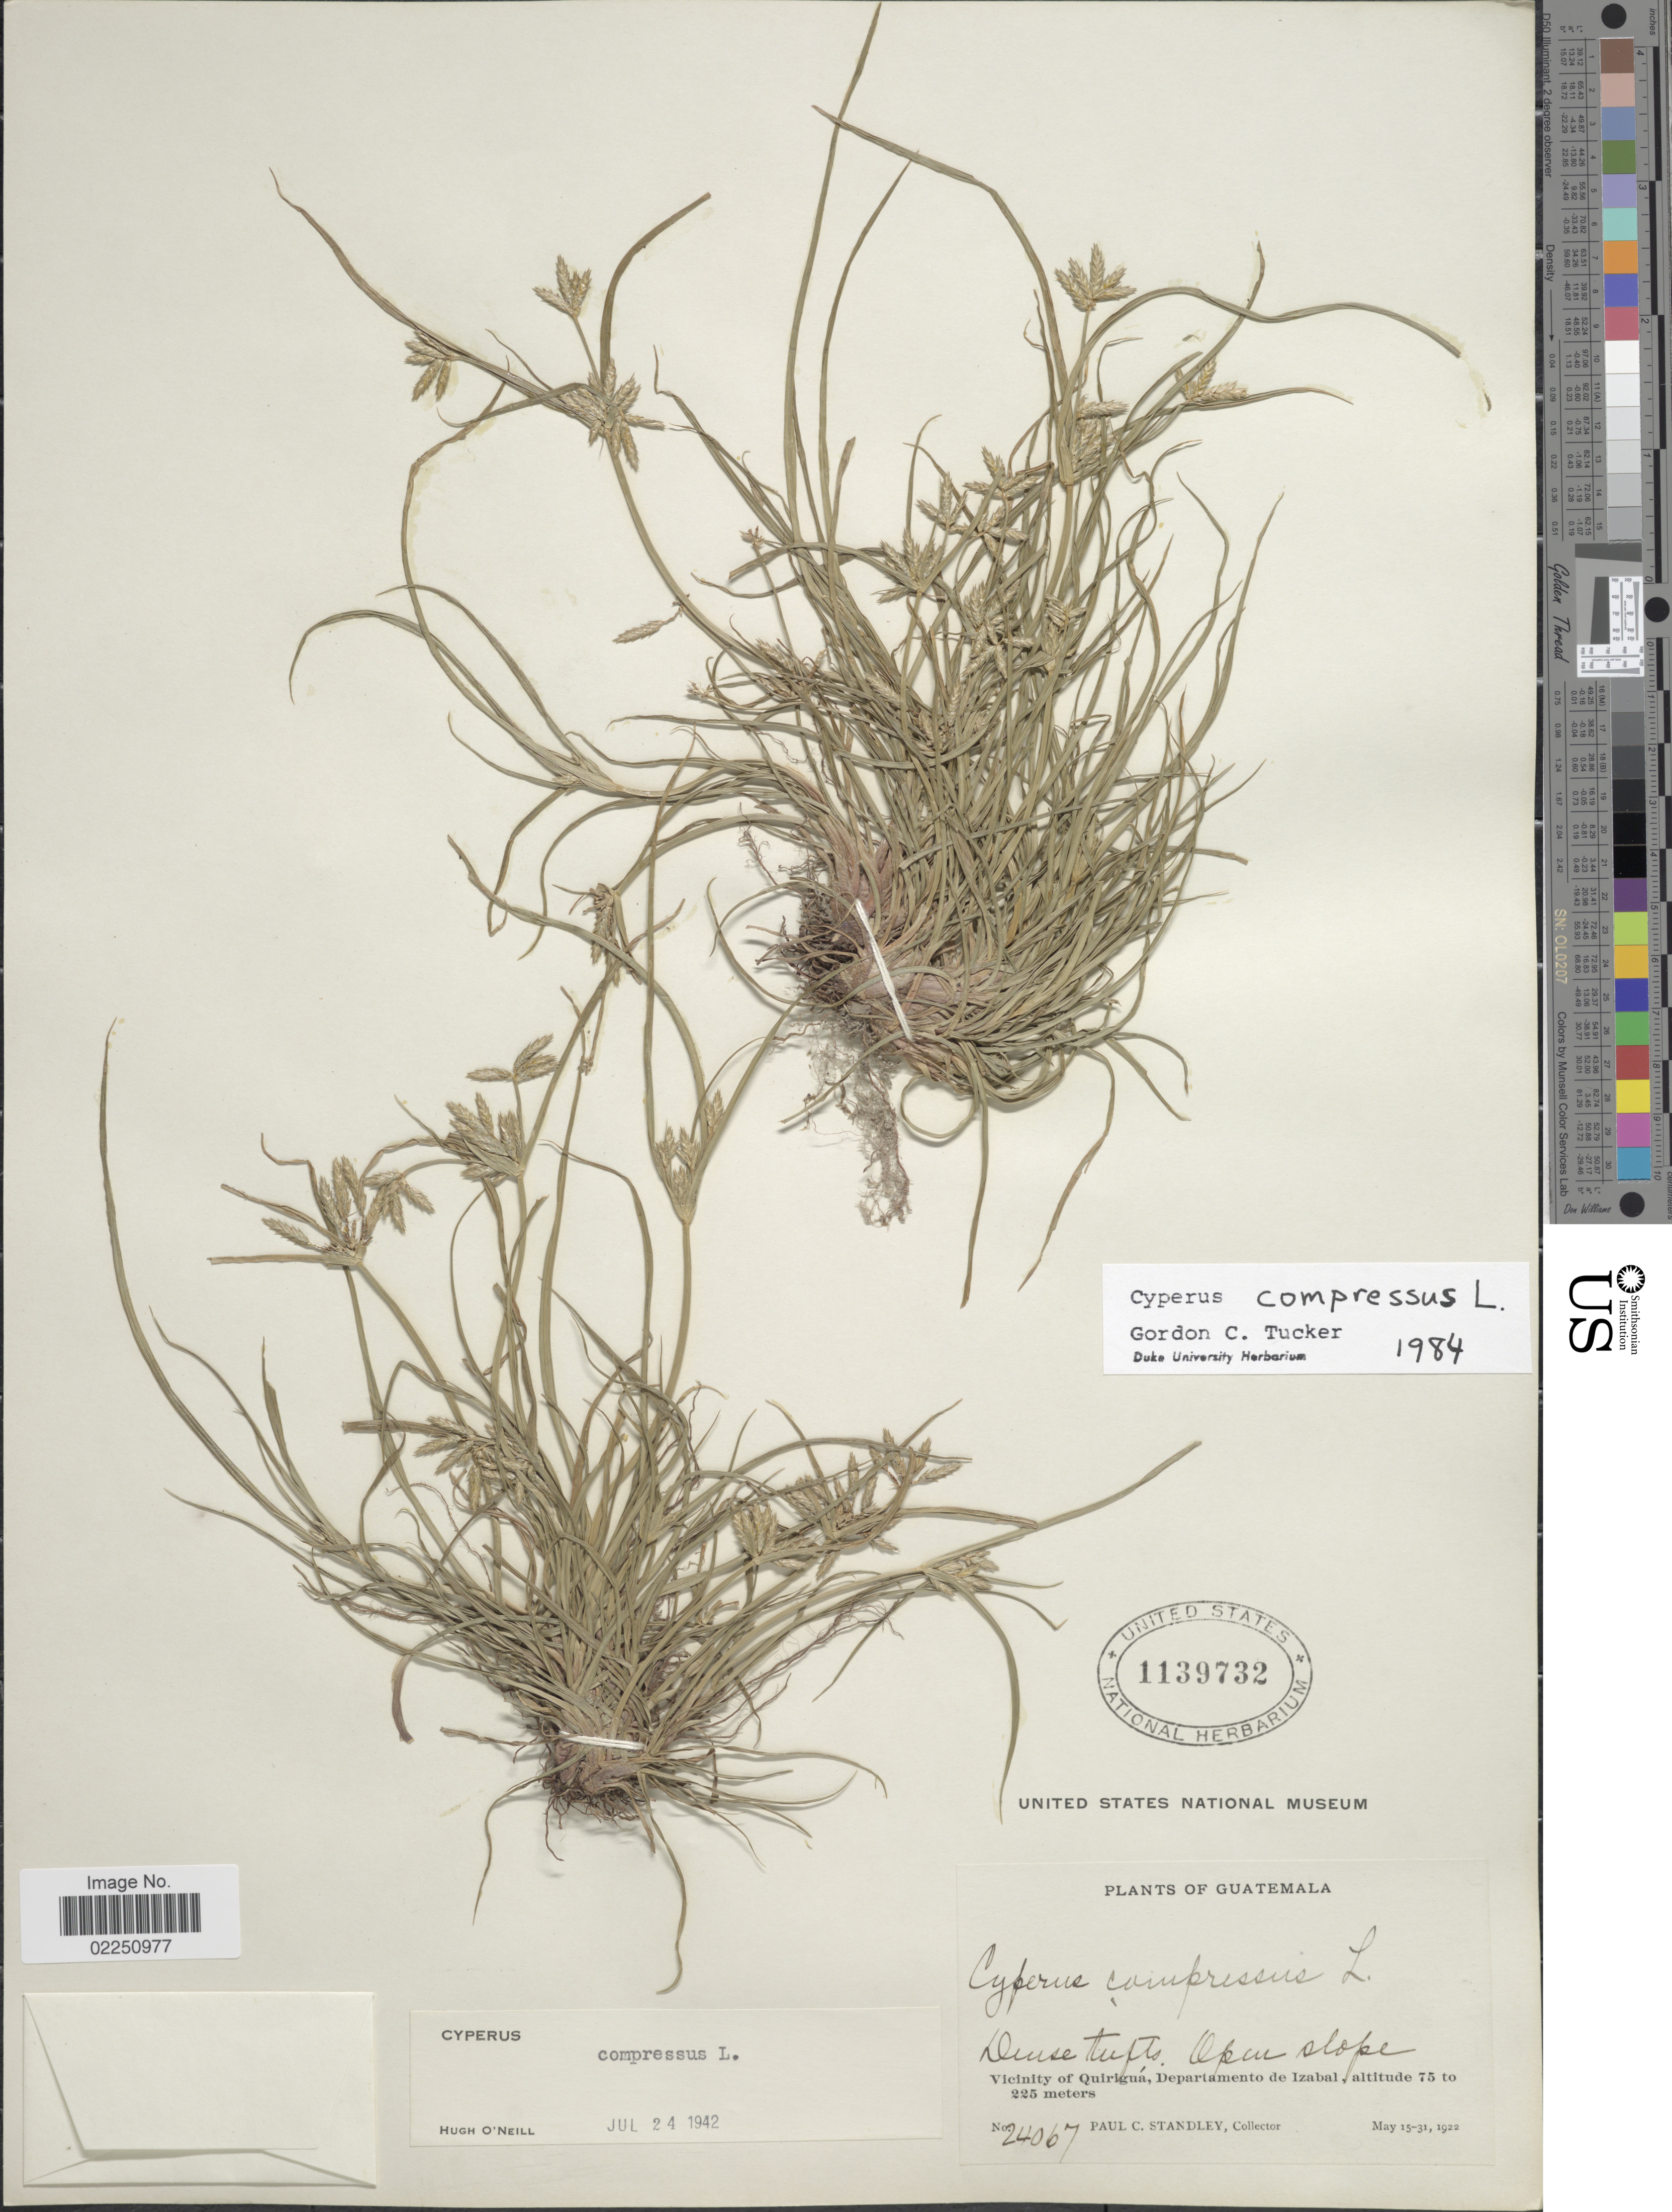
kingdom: Plantae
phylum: Tracheophyta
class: Liliopsida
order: Poales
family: Cyperaceae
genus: Cyperus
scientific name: Cyperus compressus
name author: L.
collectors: P. C. Standley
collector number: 24067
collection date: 1922-05-15/1922-05-31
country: Guatemala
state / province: Izabal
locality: Vicinity of Quirigua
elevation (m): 75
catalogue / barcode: US 1139732